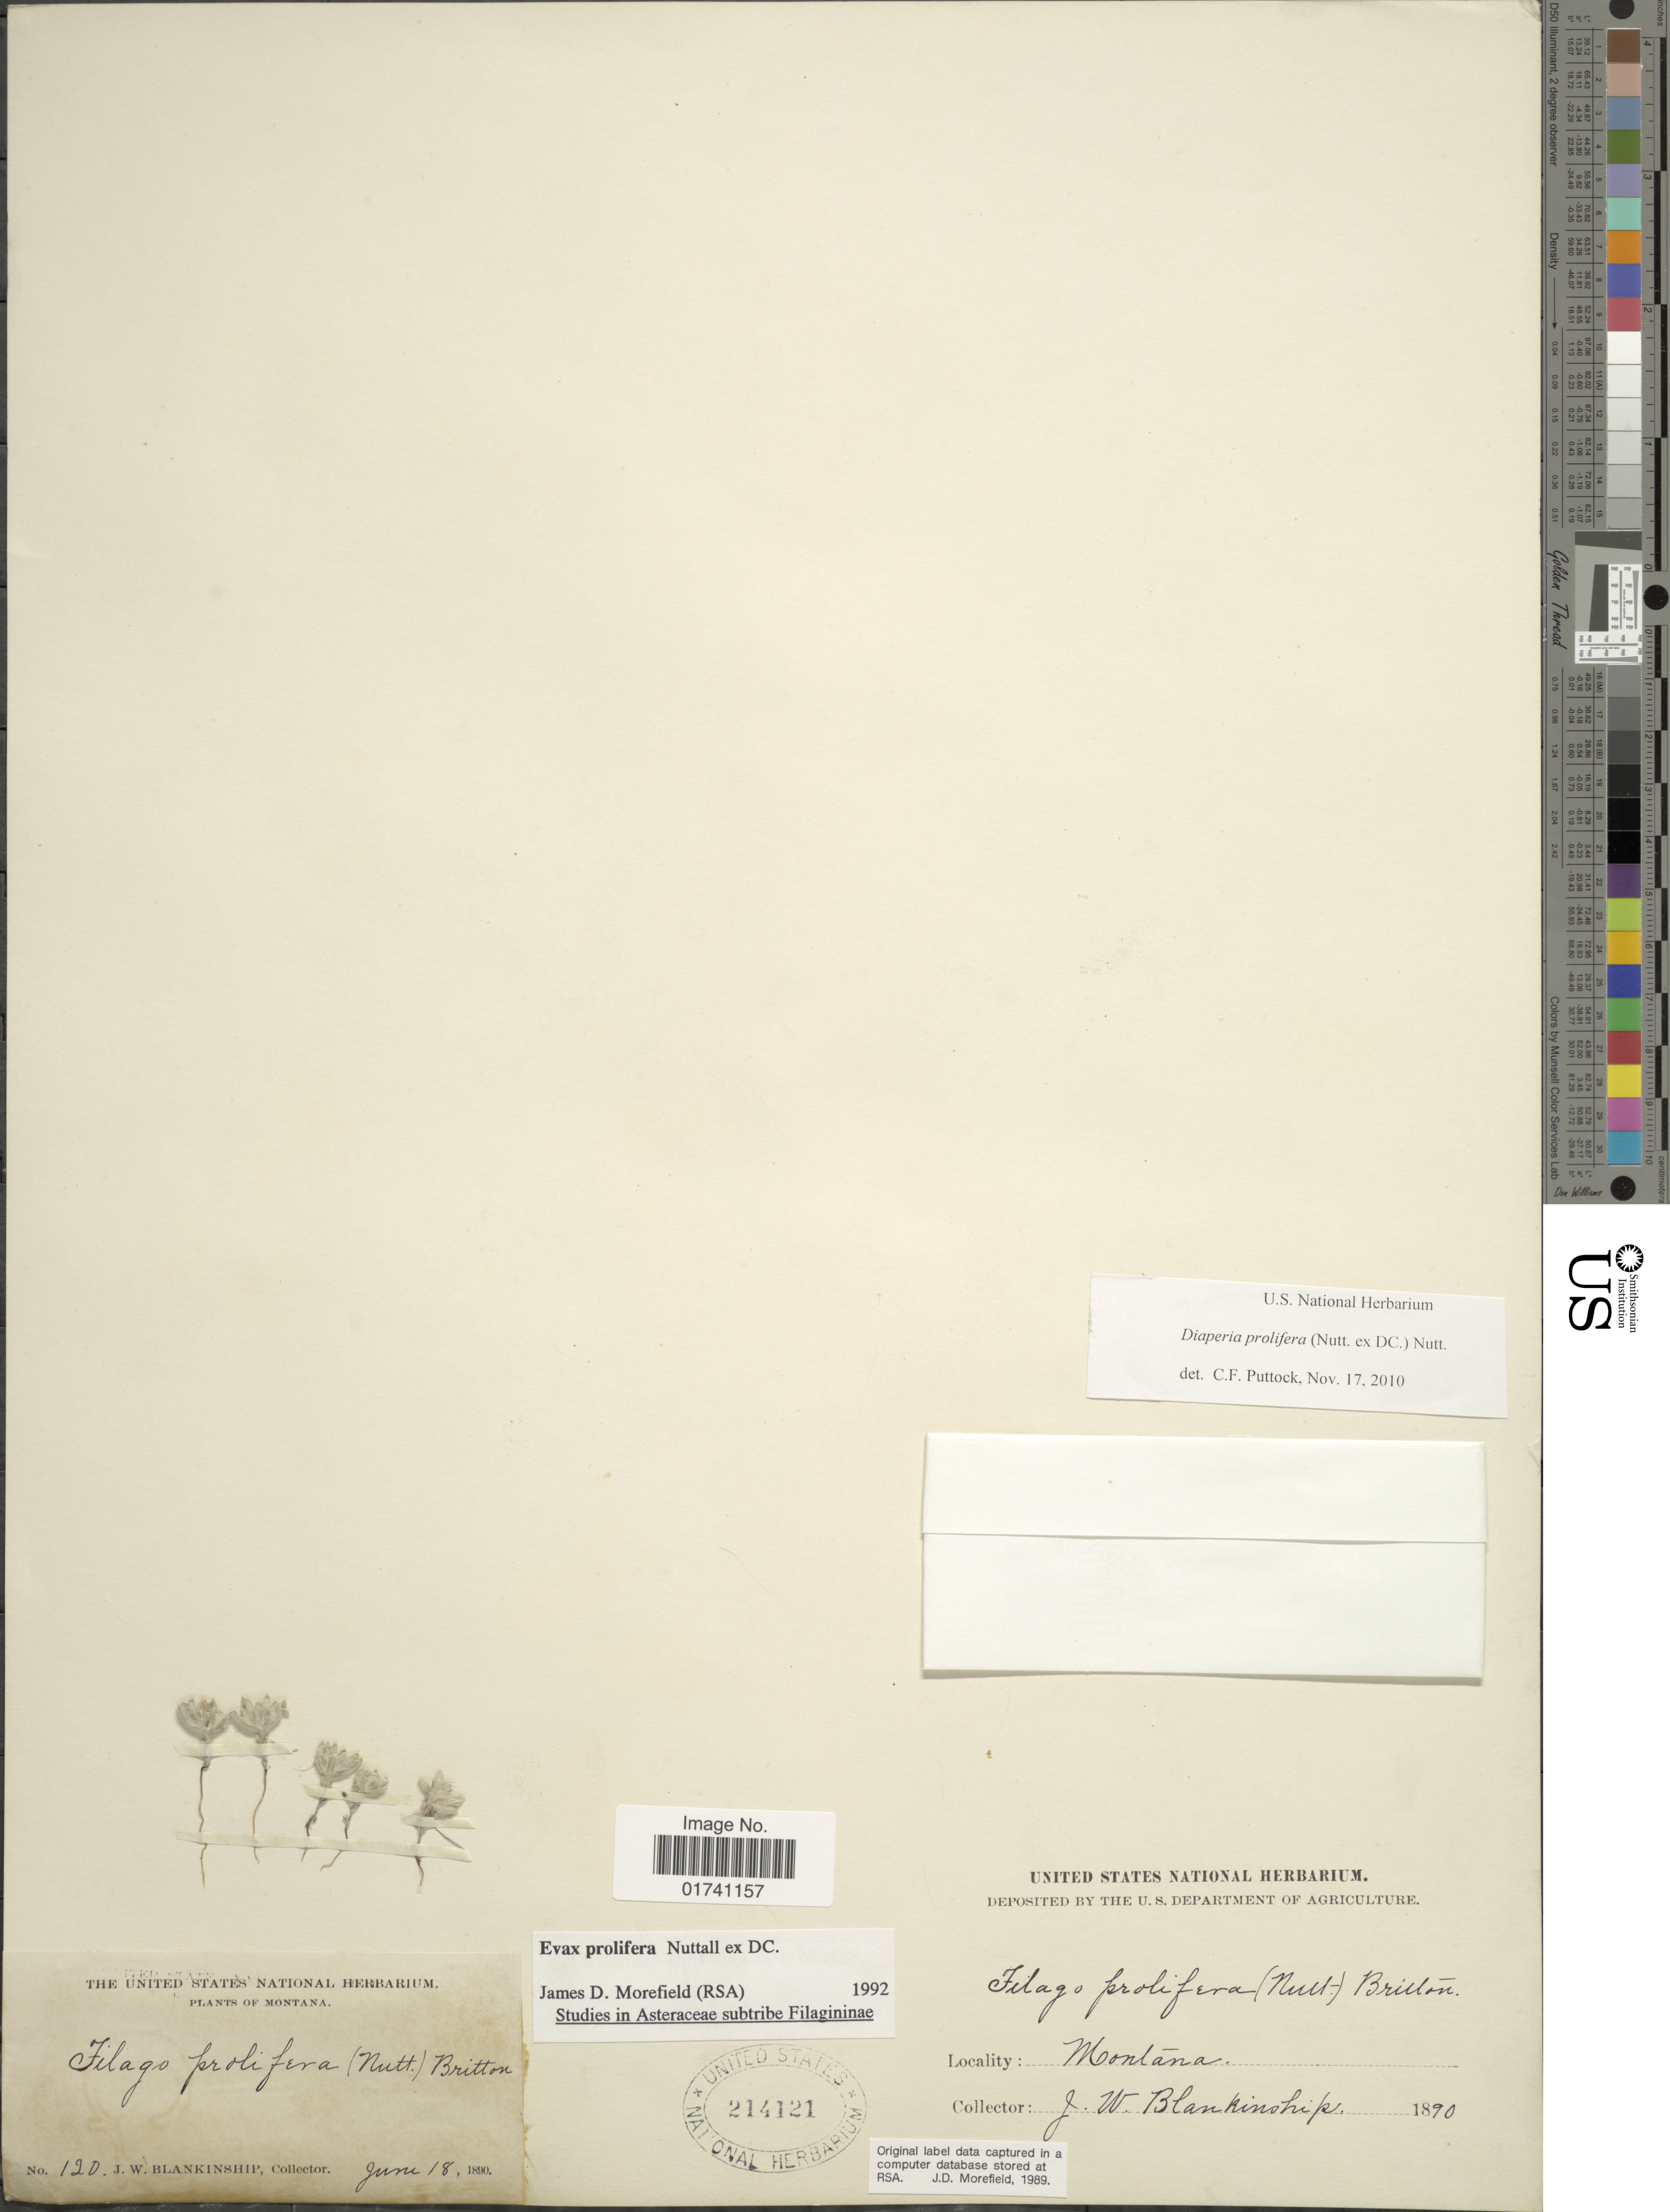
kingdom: Plantae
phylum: Tracheophyta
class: Magnoliopsida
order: Asterales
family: Asteraceae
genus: Diaperia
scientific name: Diaperia prolifera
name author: (Nutt. ex DC.) Morefield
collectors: J. W. Blankinship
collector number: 120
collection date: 1890-06-18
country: United States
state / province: Montana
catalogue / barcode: US 214121